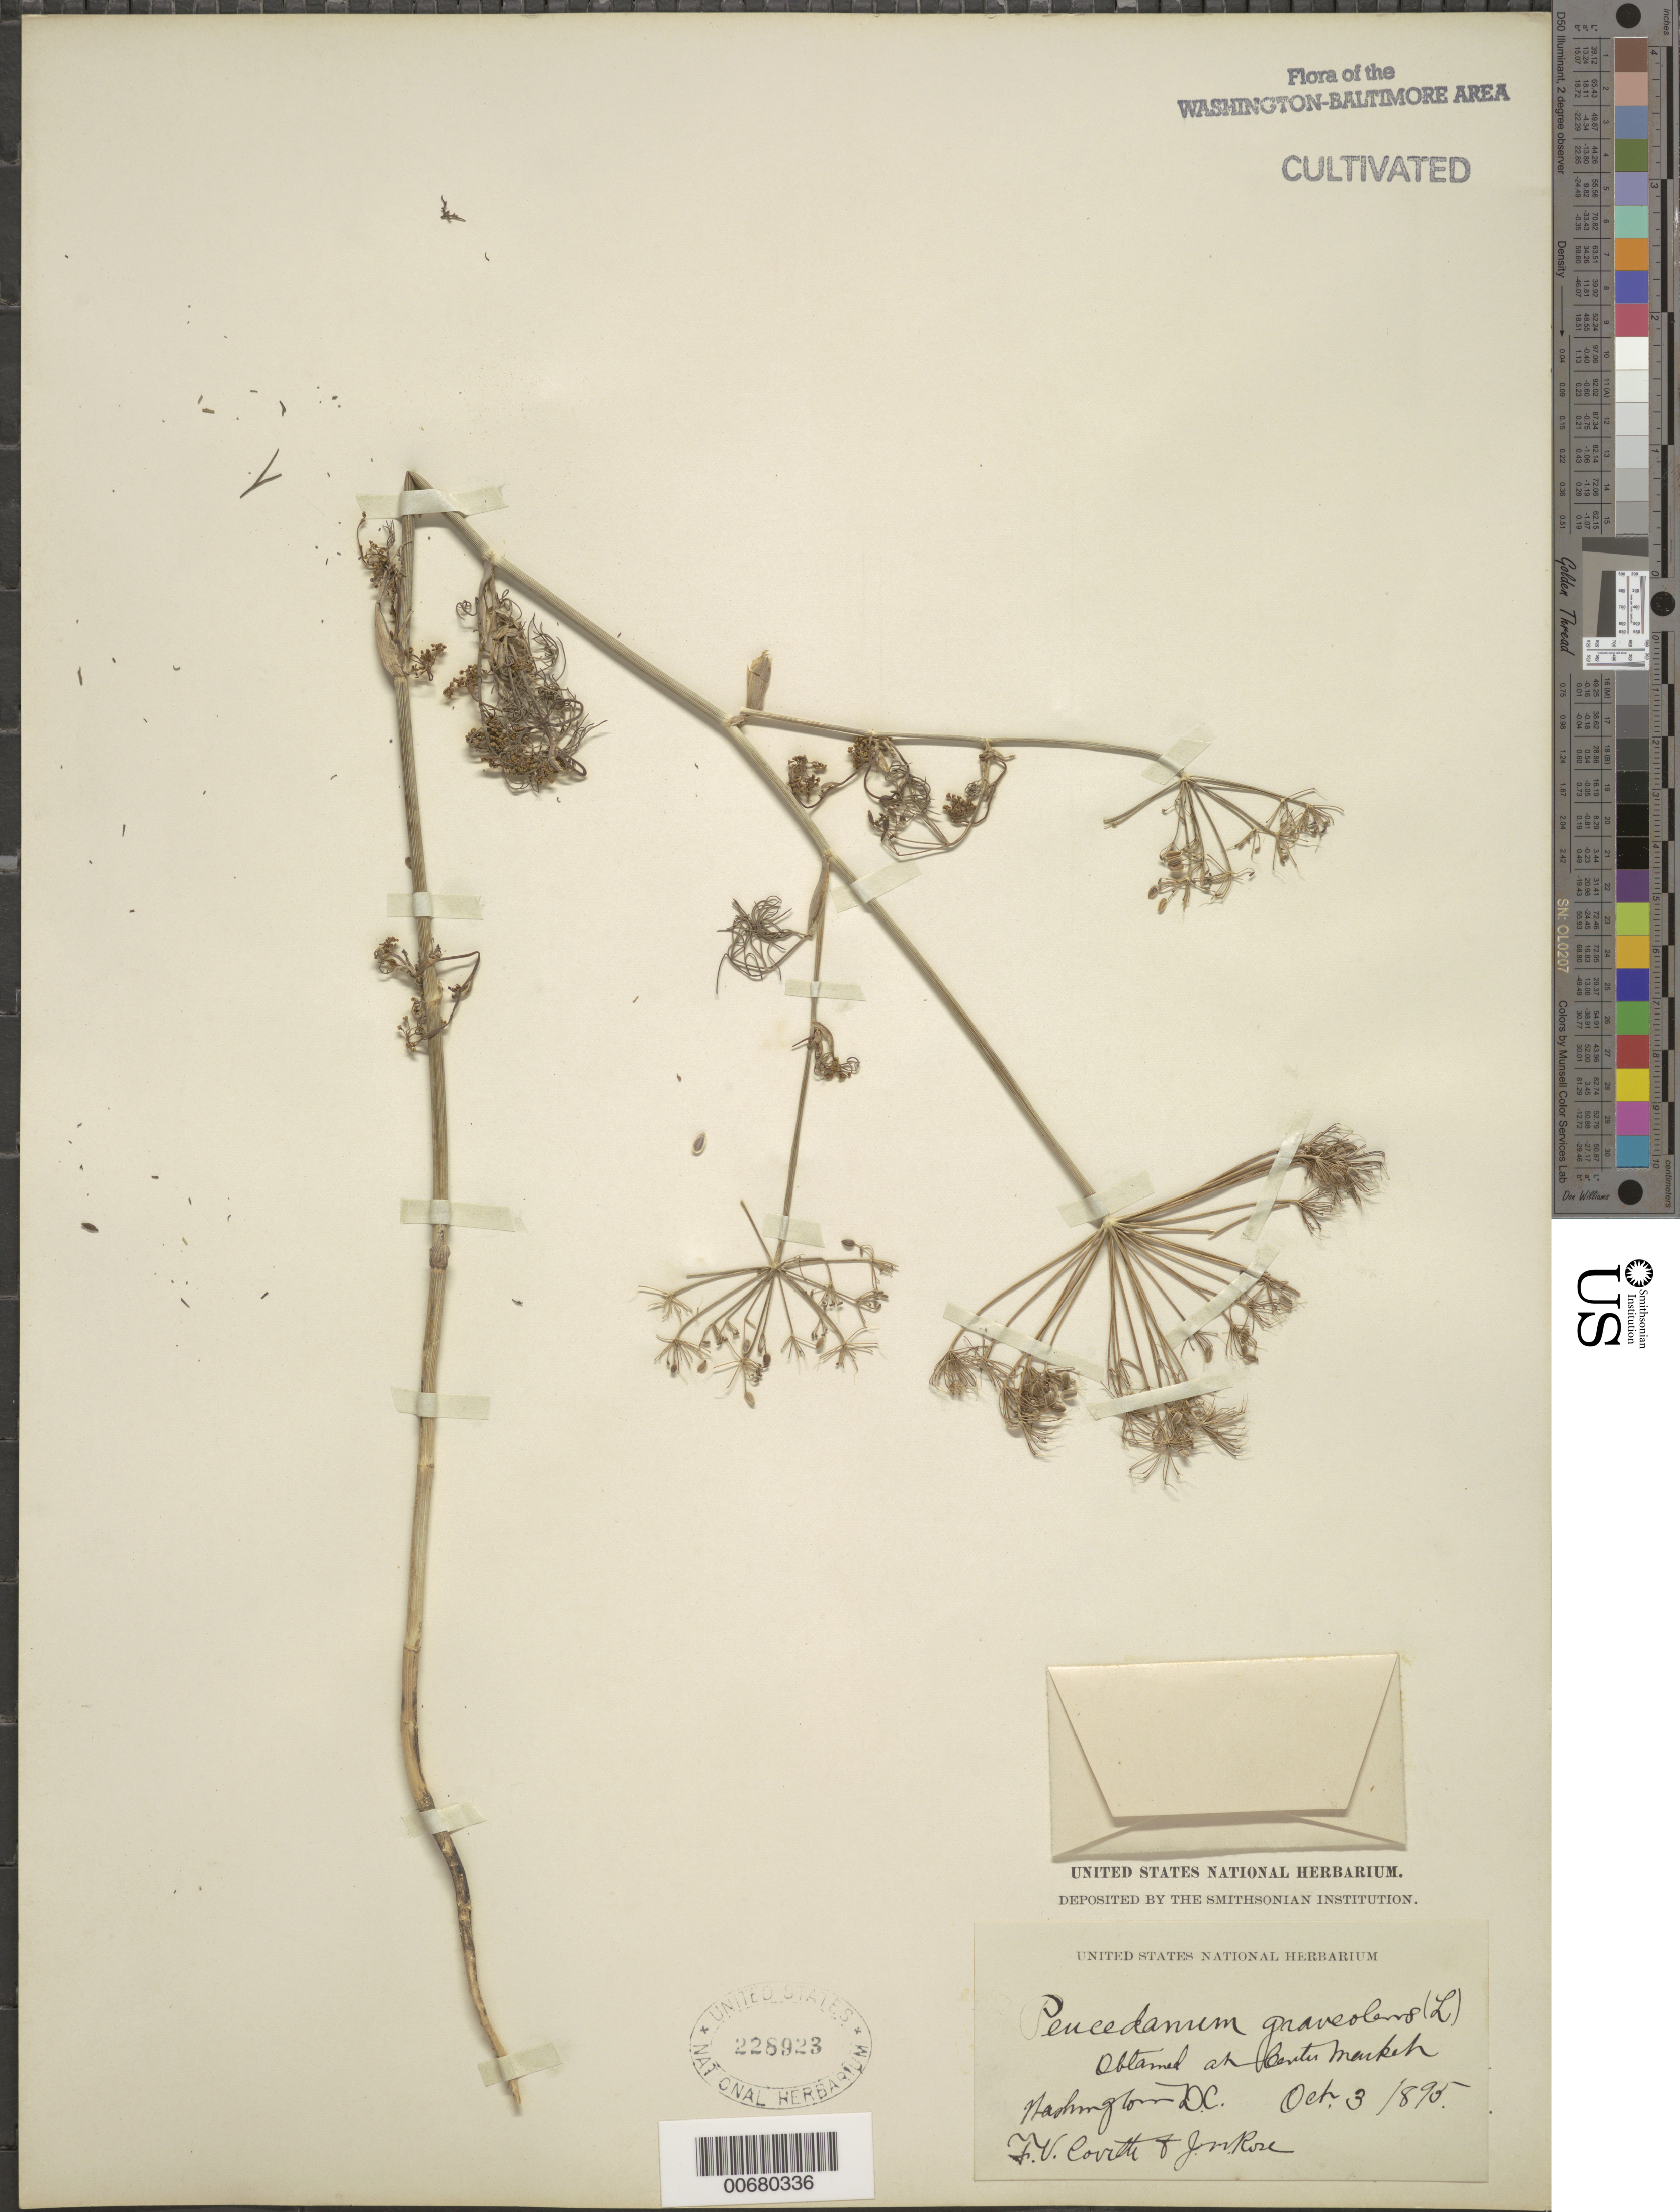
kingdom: Plantae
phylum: Tracheophyta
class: Magnoliopsida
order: Apiales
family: Apiaceae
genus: Peucedanum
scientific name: Peucedanum graveolens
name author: S. Watson in C. King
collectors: F. V. Coville & J. N. Rose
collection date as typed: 03 October 1895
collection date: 1895-10-03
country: United States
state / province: District of Columbia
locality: Center Market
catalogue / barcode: US 228923